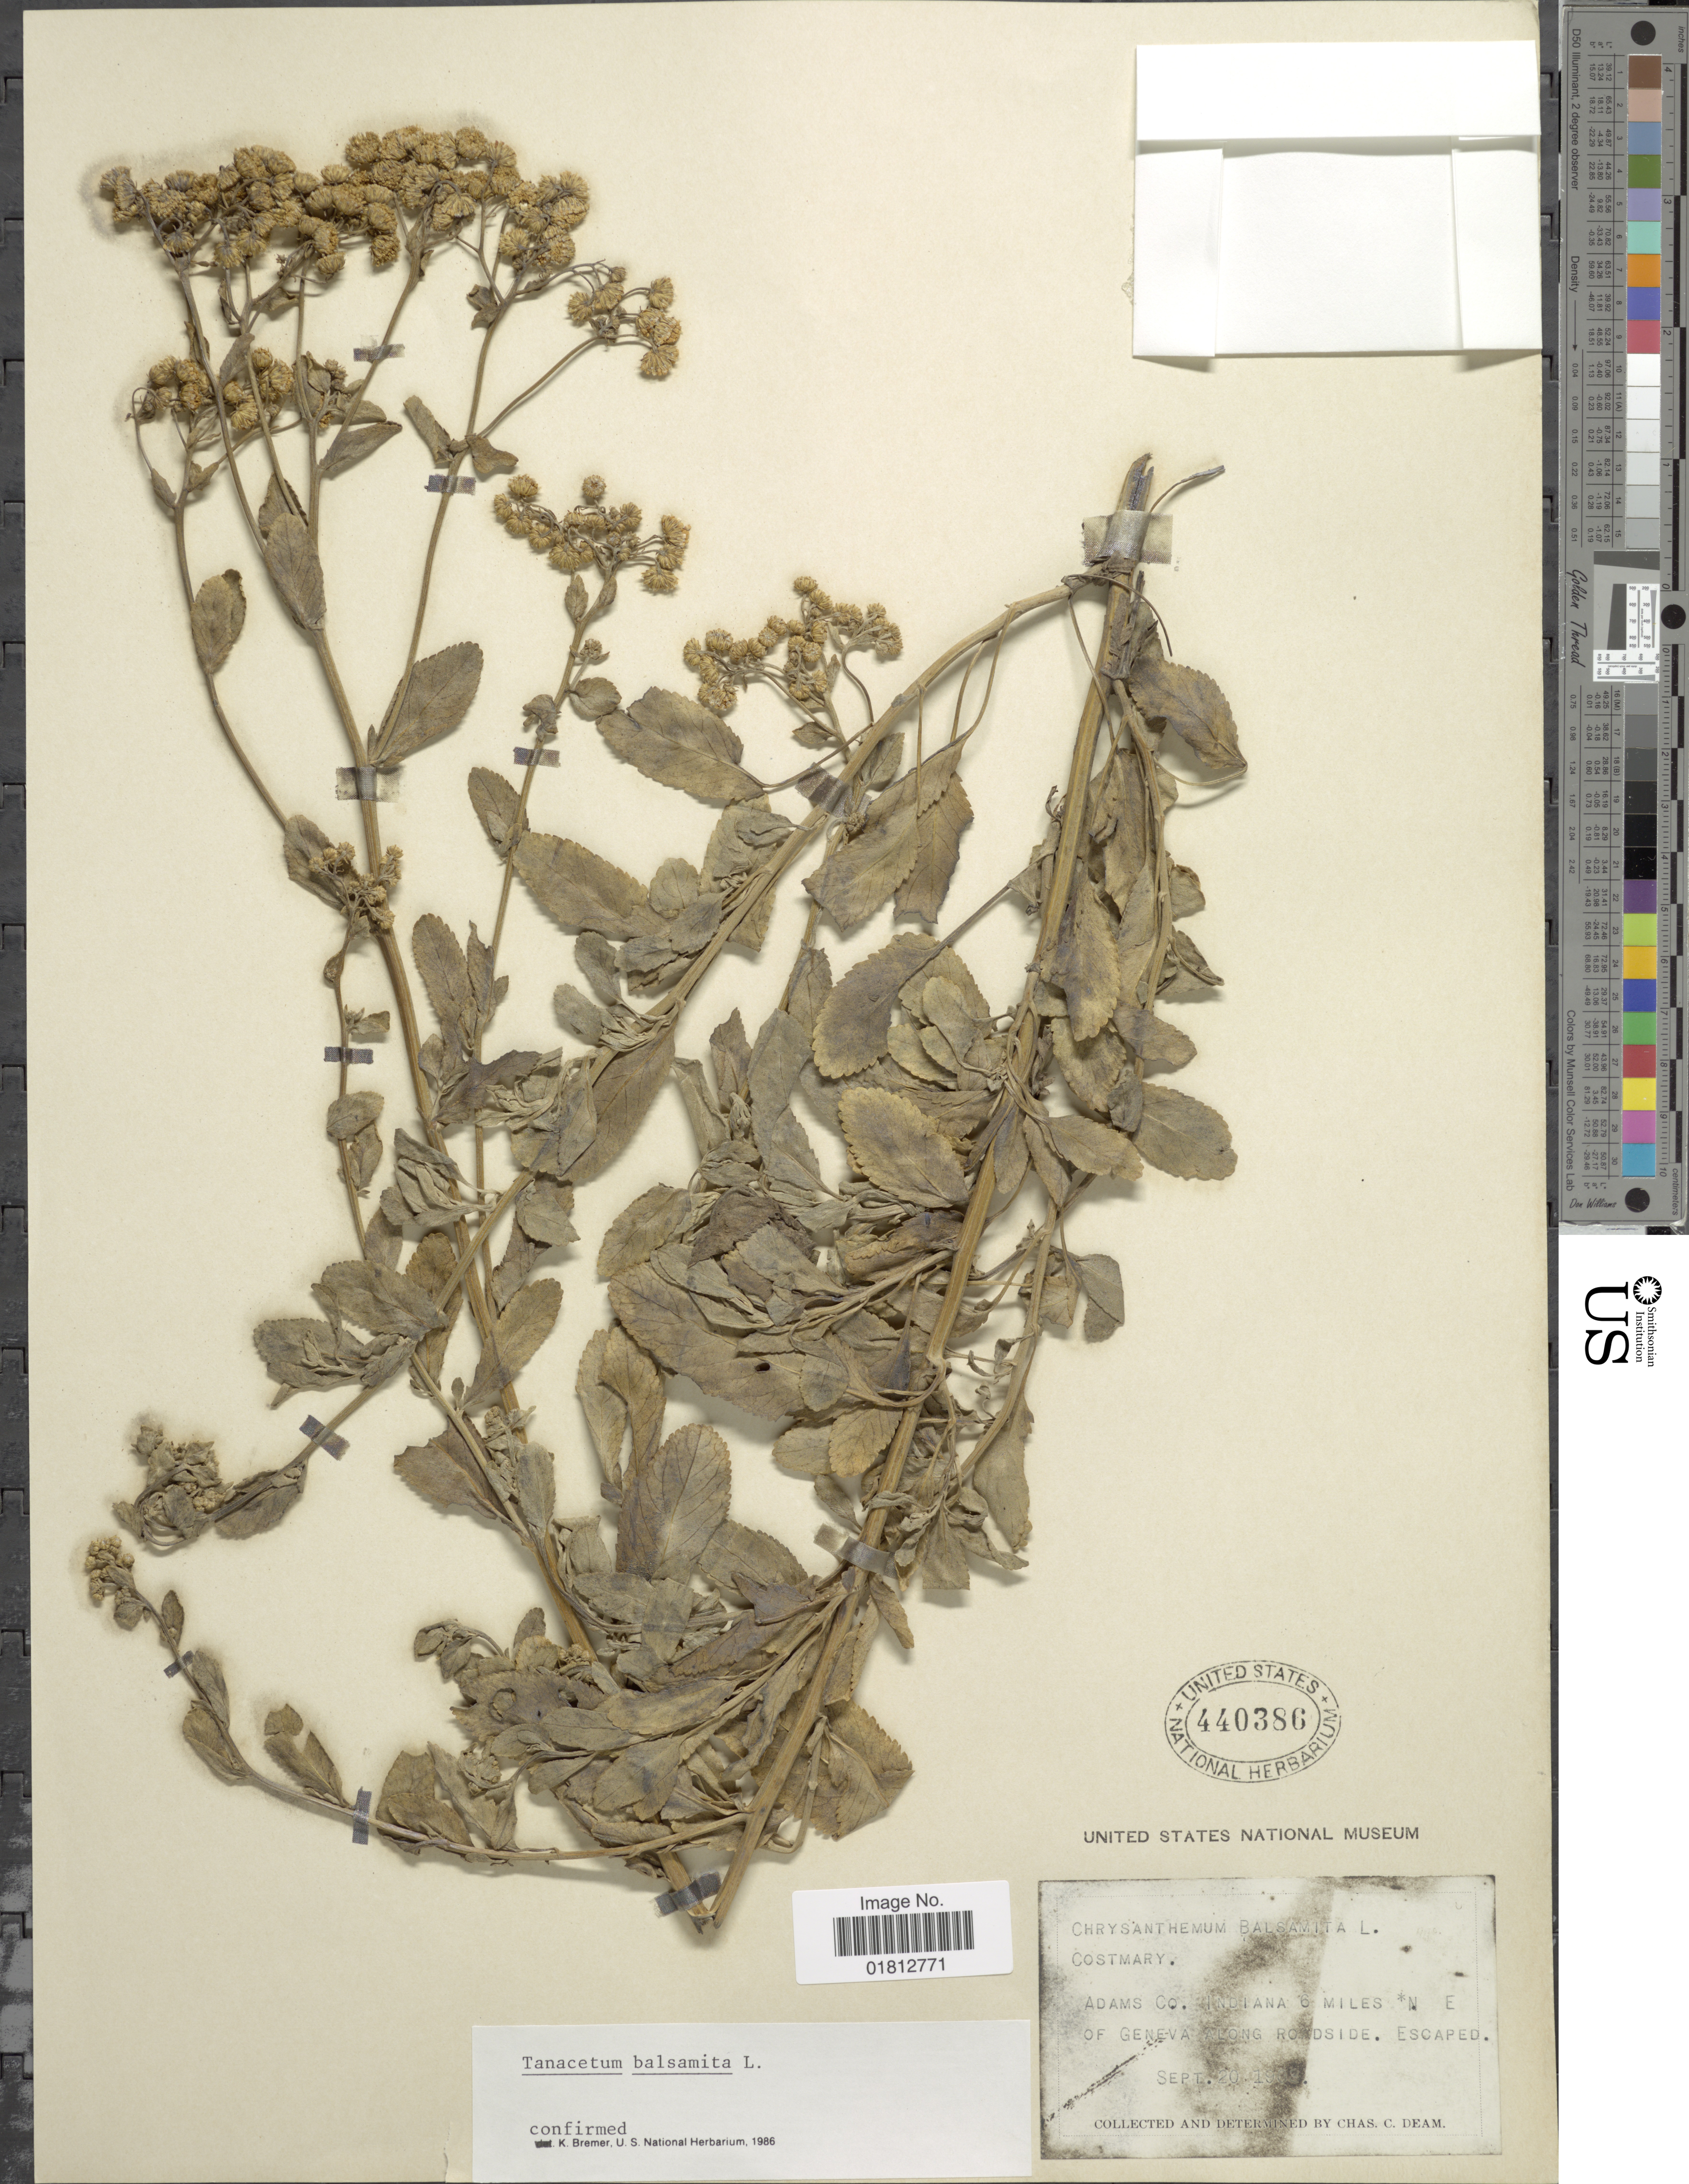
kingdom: Plantae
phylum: Tracheophyta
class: Magnoliopsida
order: Asterales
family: Asteraceae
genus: Tanacetum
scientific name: Tanacetum balsamita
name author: L.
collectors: C. C. Deam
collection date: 1902-09-20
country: United States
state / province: Indiana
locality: Adams Co., 6 miles N E of Geneva along roadside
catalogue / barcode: US 440386